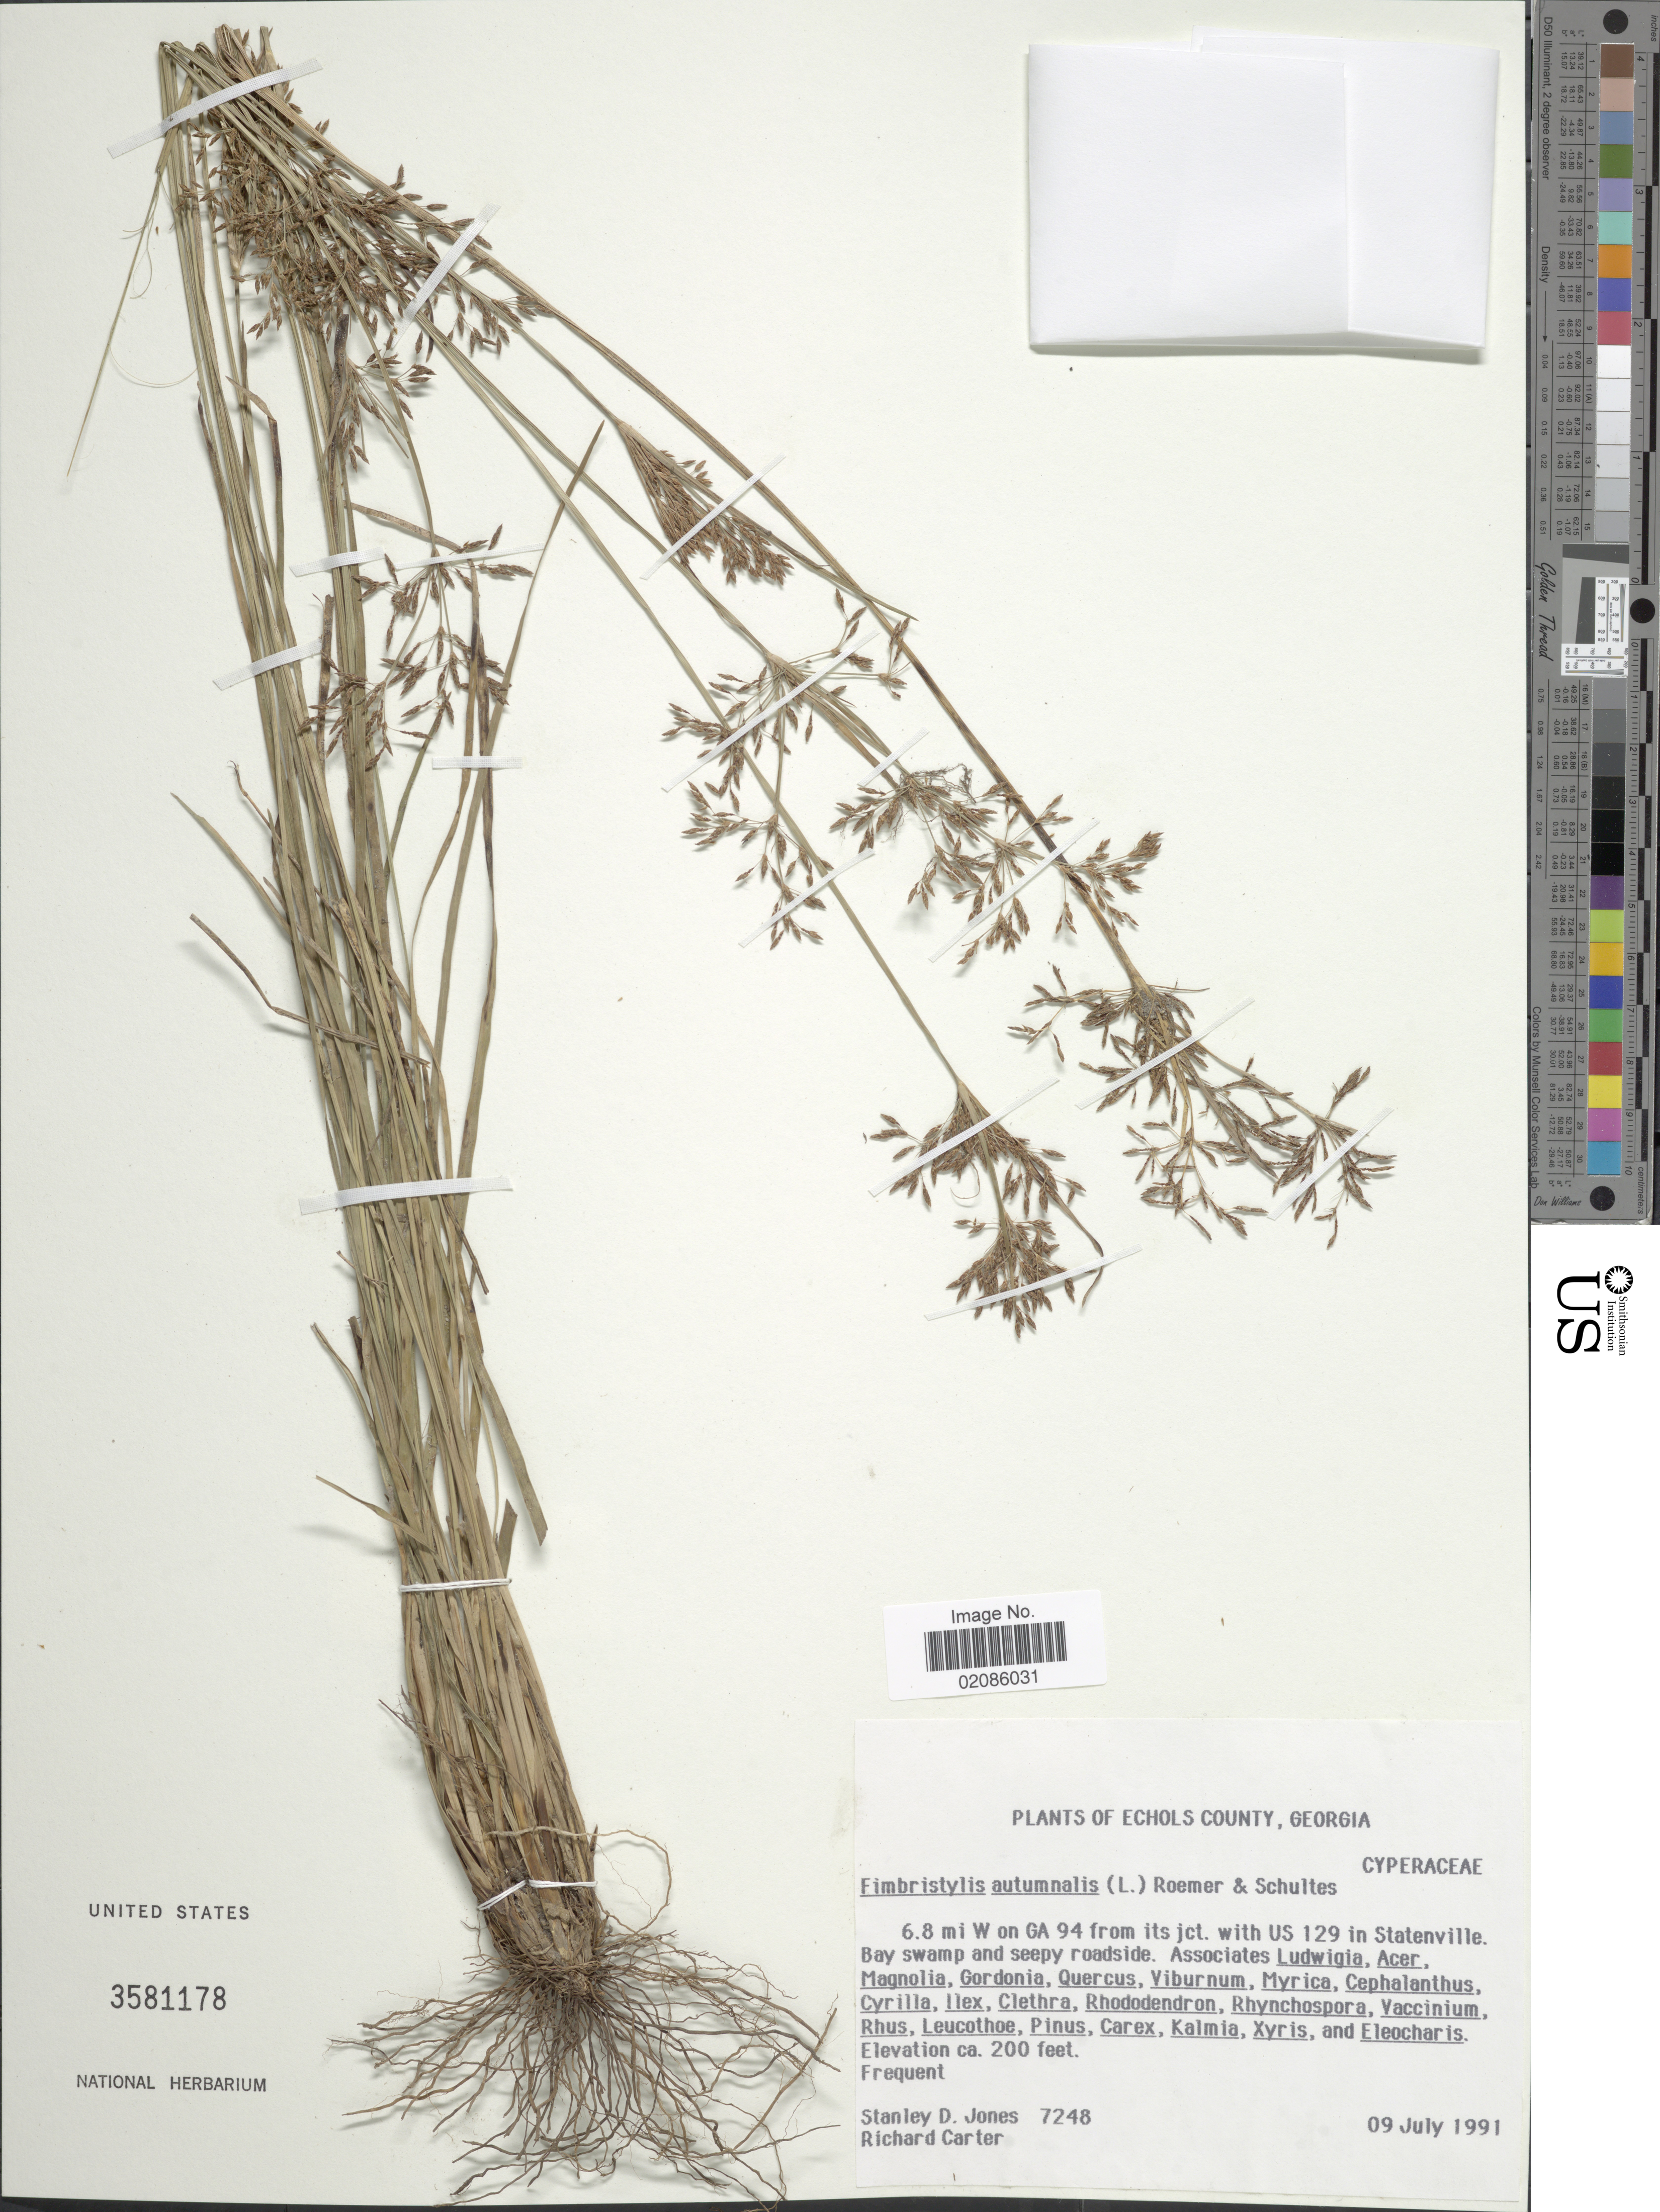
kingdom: Plantae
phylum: Tracheophyta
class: Liliopsida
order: Poales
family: Cyperaceae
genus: Fimbristylis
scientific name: Fimbristylis autumnalis (L.) Roem. & Schult.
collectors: S. D. Jones & R. Carter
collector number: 7248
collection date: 1991-07-09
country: United States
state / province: Georgia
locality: Echols County. 6.8 mi W on GA 94 from its jct. with US 129 Statenville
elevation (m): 61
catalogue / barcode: US 3581178